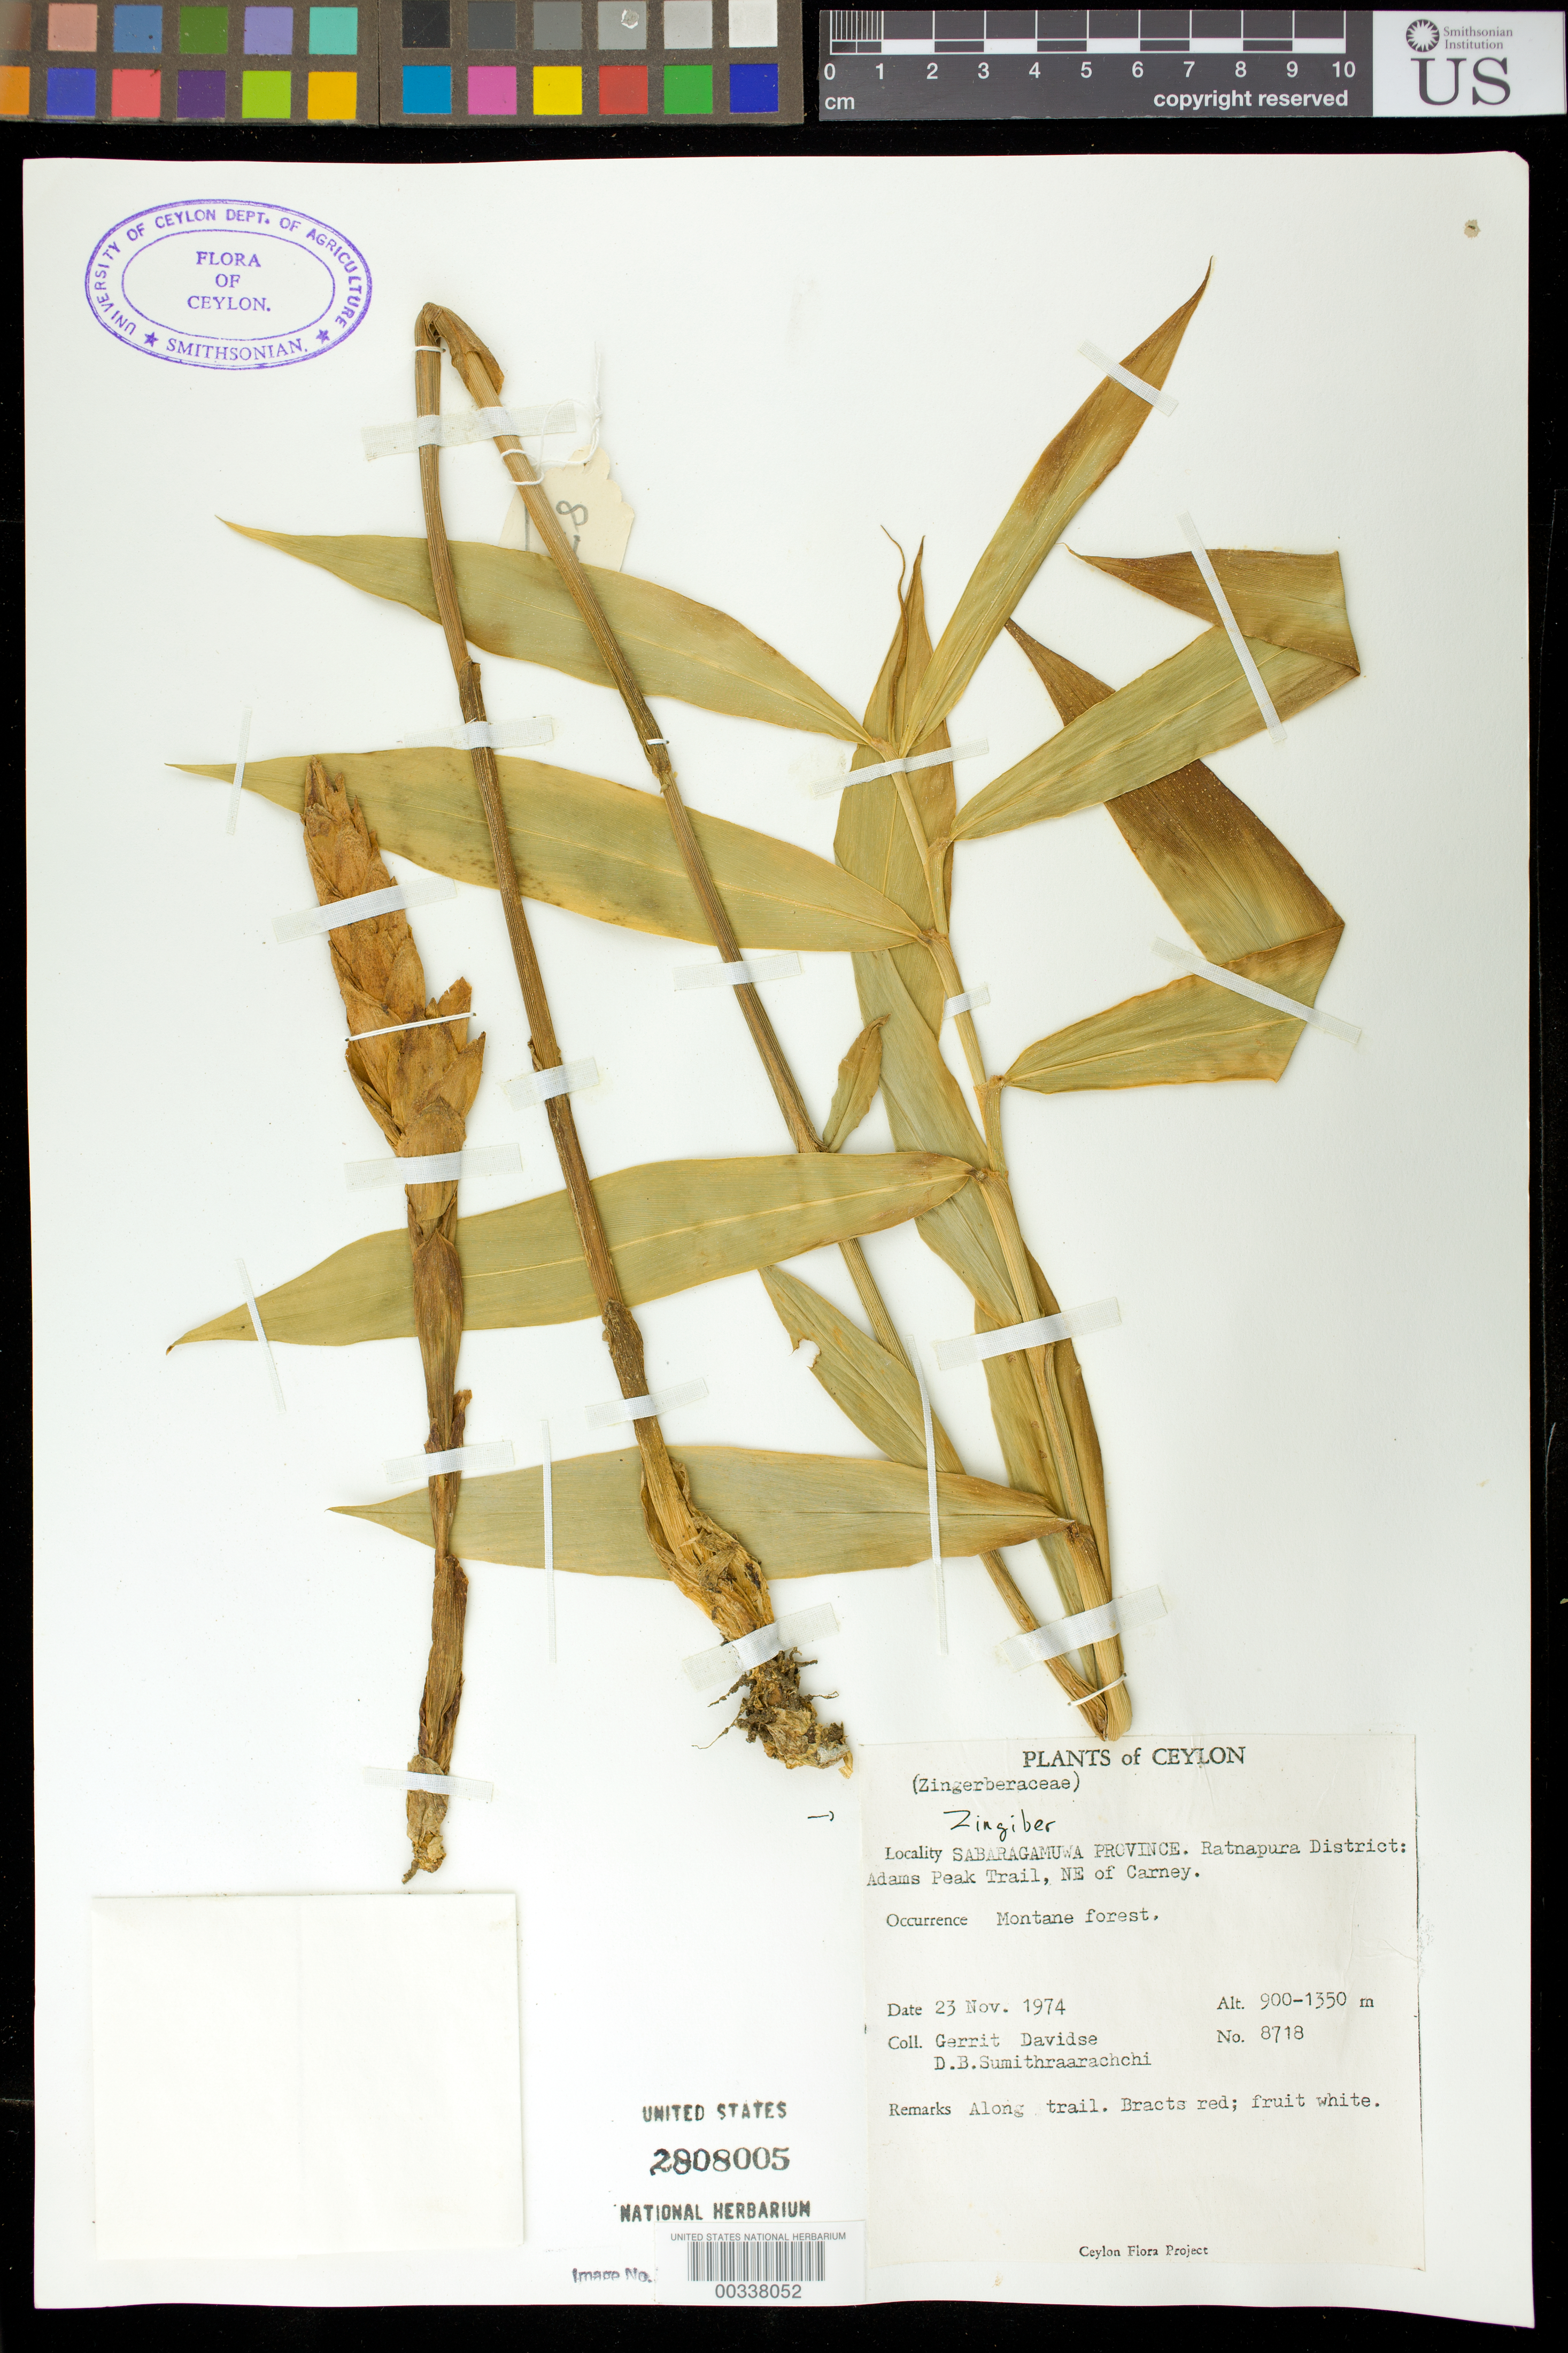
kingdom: Plantae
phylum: Tracheophyta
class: Liliopsida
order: Zingiberales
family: Zingiberaceae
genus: Zingiber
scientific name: Zingiber sp.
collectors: G. Davidse & D. B. Sumithraarachchi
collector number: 8718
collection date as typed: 23 Nov 1974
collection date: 1974-11-23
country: Sri Lanka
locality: Plants of ceylon, sabaragamuwa prov, ratnapura dist: adams peak trail, ne of carney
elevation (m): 900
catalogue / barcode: US 2808005